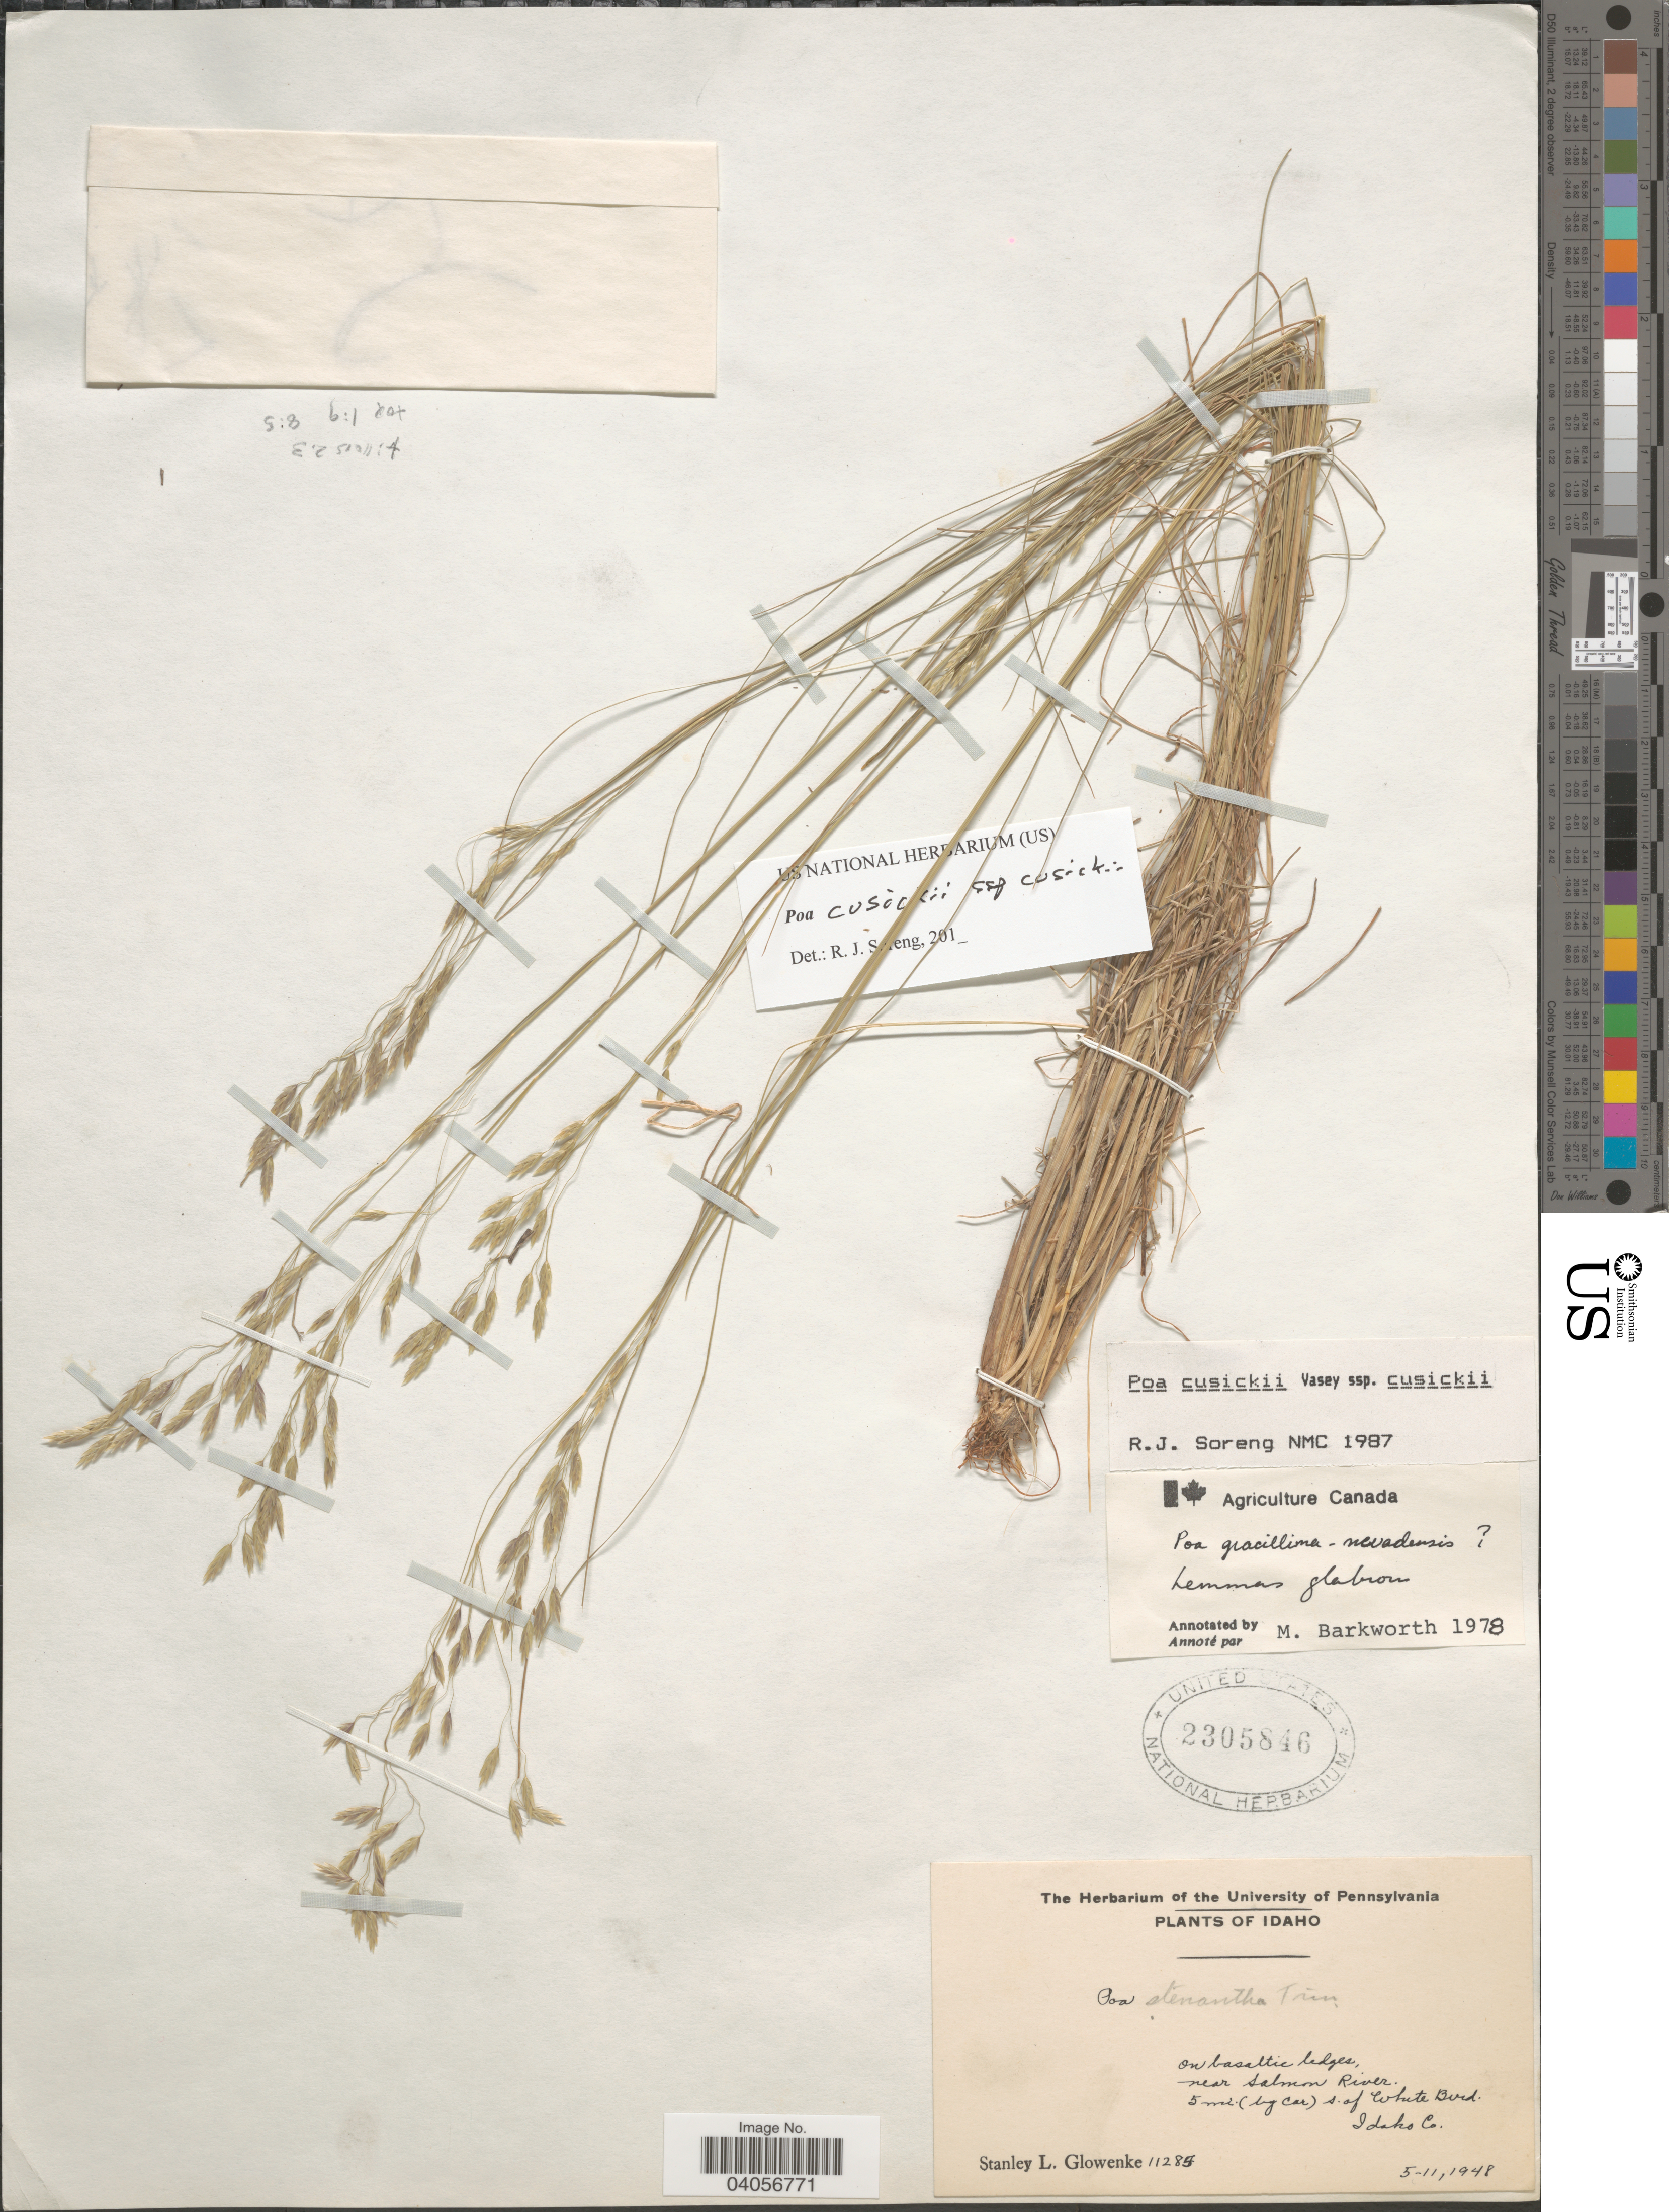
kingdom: Plantae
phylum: Tracheophyta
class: Liliopsida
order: Poales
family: Poaceae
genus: Poa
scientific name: Poa cusickii subsp. cusickii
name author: Vasey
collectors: S. Glowenke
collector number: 11285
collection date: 1948-05-11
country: United States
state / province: Idaho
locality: On basaltic ledges, near Salmon River 5 mi. (by car) s. of White Bvd. Idaho Co.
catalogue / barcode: US 2305846